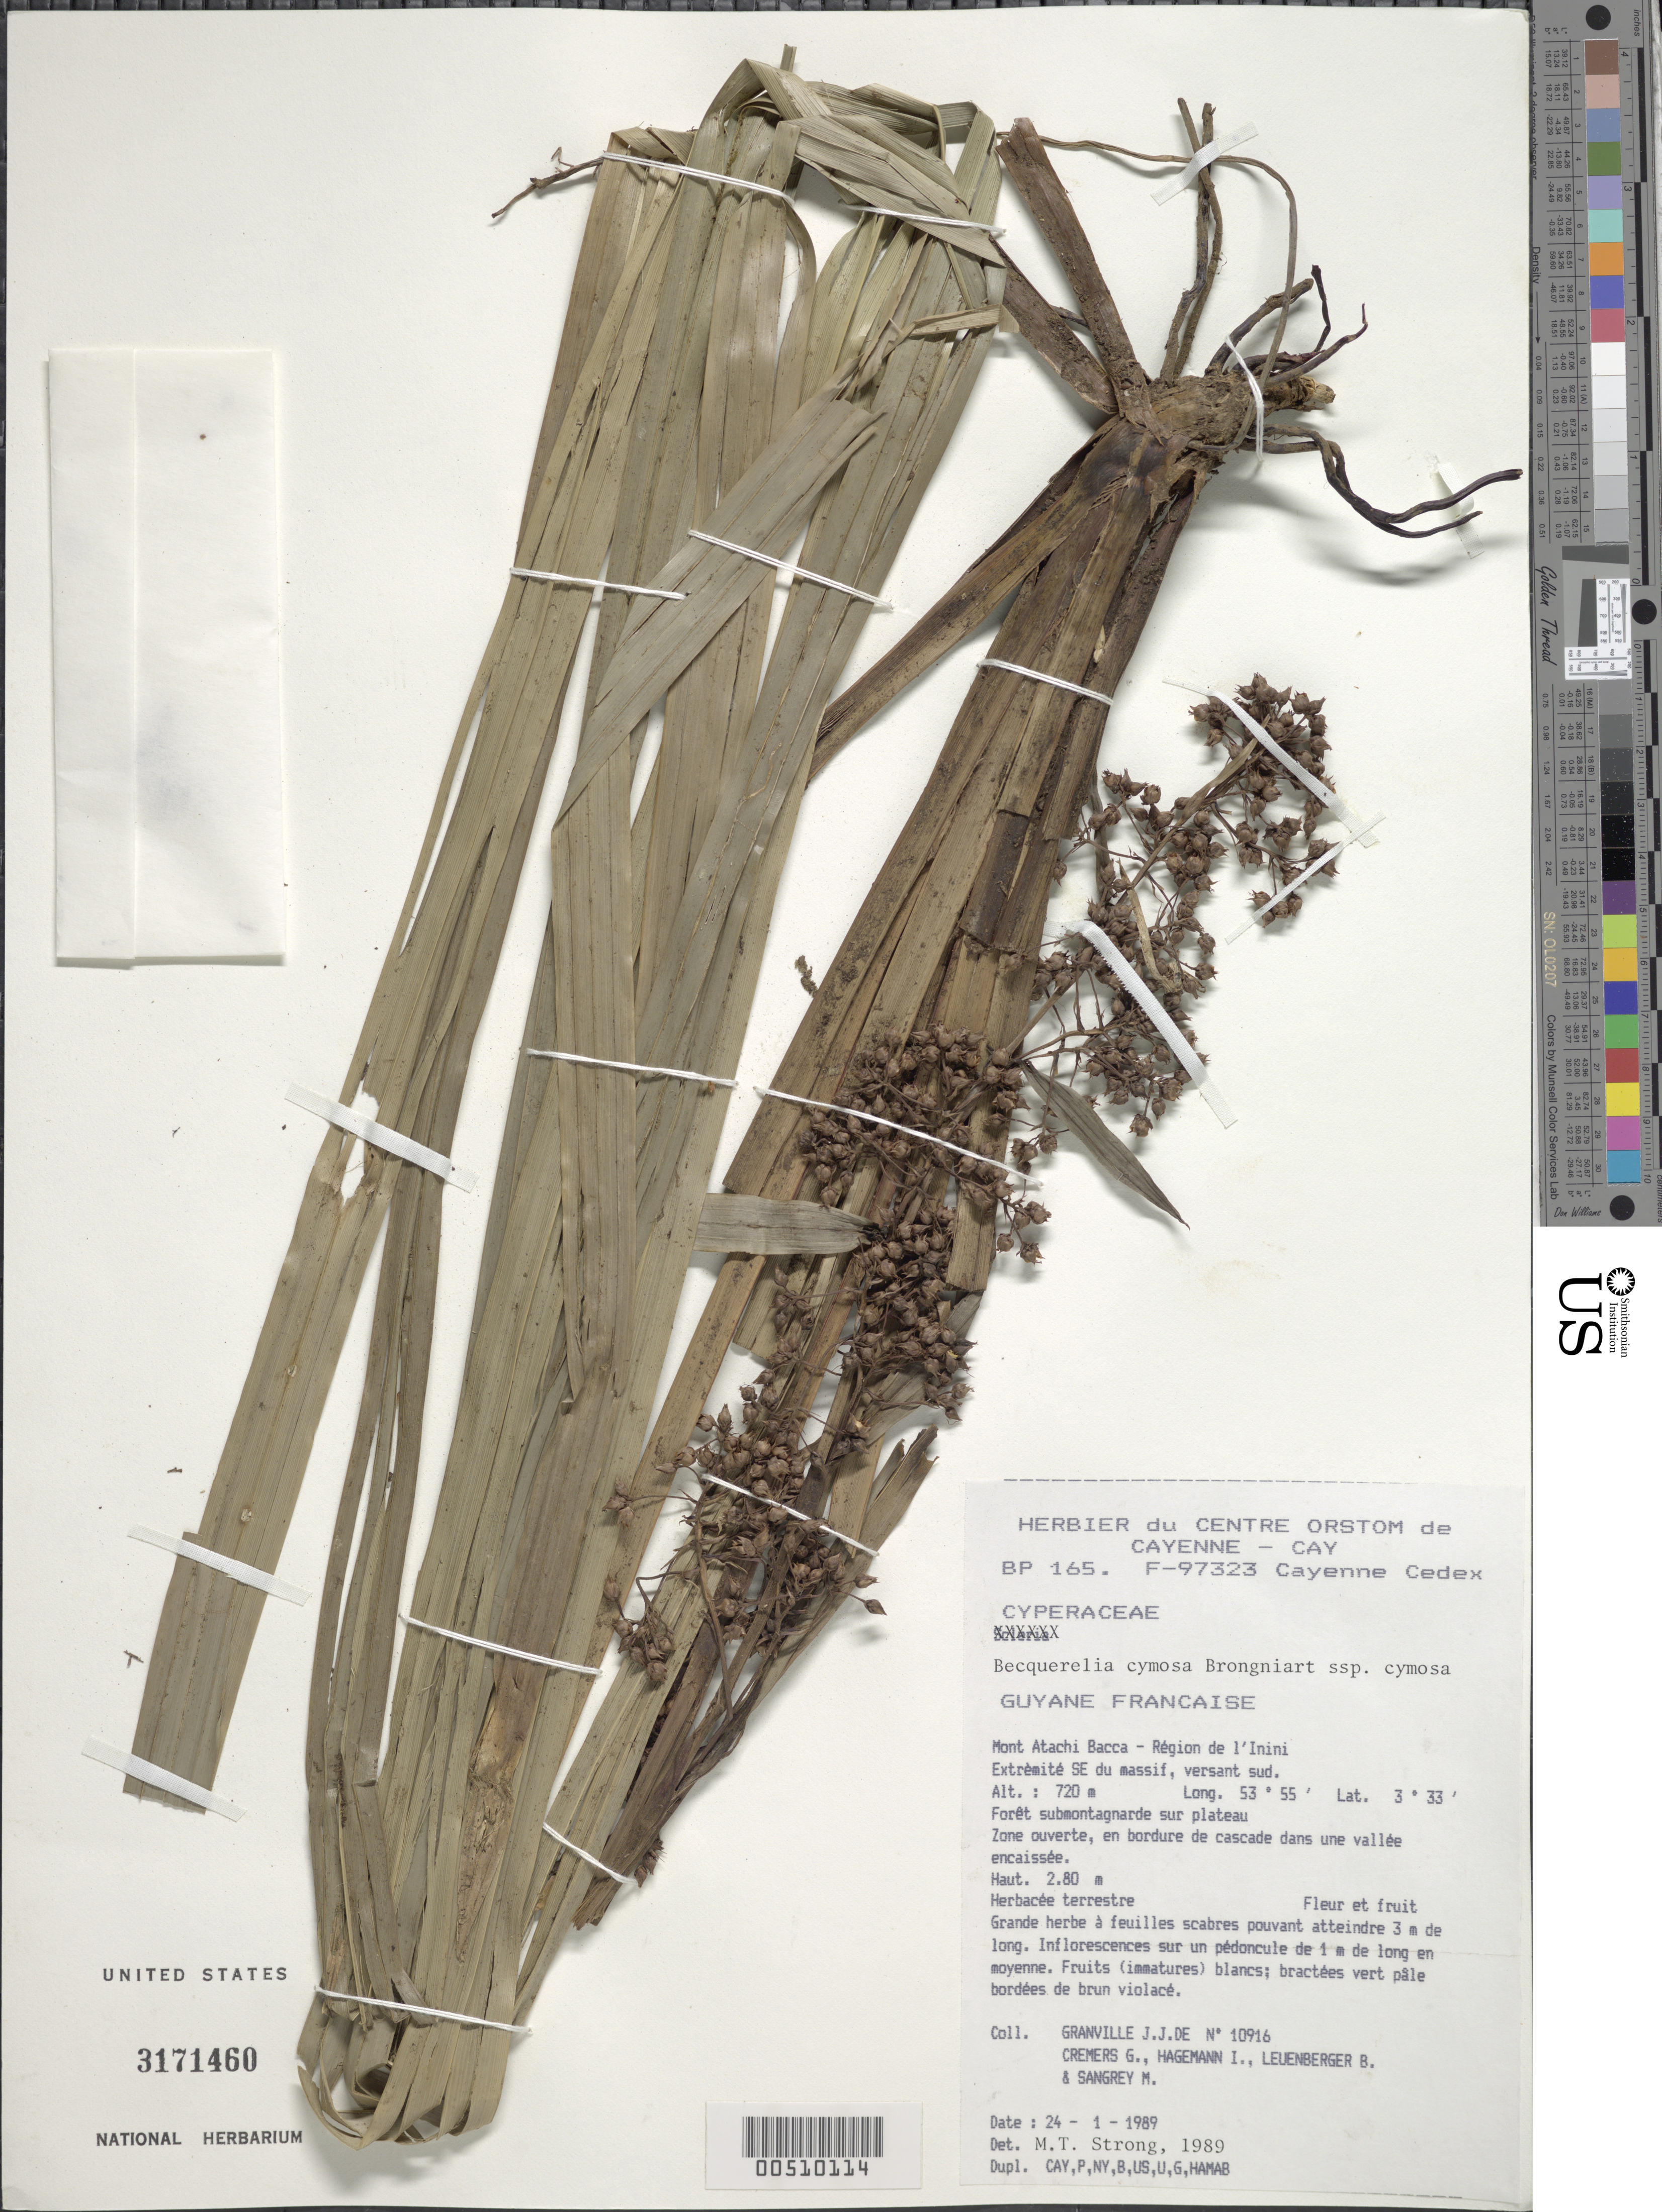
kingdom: Plantae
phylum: Tracheophyta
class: Liliopsida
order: Poales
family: Cyperaceae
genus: Becquerelia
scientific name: Becquerelia cymosa subsp. cymosa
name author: Brongn.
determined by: Strong, M. T., (US), Smithsonian Institution - National Museum of Natural History (UNITED STATES)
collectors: J.-J. de Granville, G. Cremers, I. Hagemann & B. Leuenberger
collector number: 10916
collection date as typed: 24 Jan 1989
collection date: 1989-01-24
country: French Guiana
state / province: Saint-Laurent-du-Maroni (?)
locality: Région de L'Inini. Mont Atachi Bacca, extrèmité SE du massif, versant sud.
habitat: Foret submontagnarde sur plateau, zone ouverte, en bordure de cascade dans une vallee encaissee.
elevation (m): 720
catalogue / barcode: US 3171460